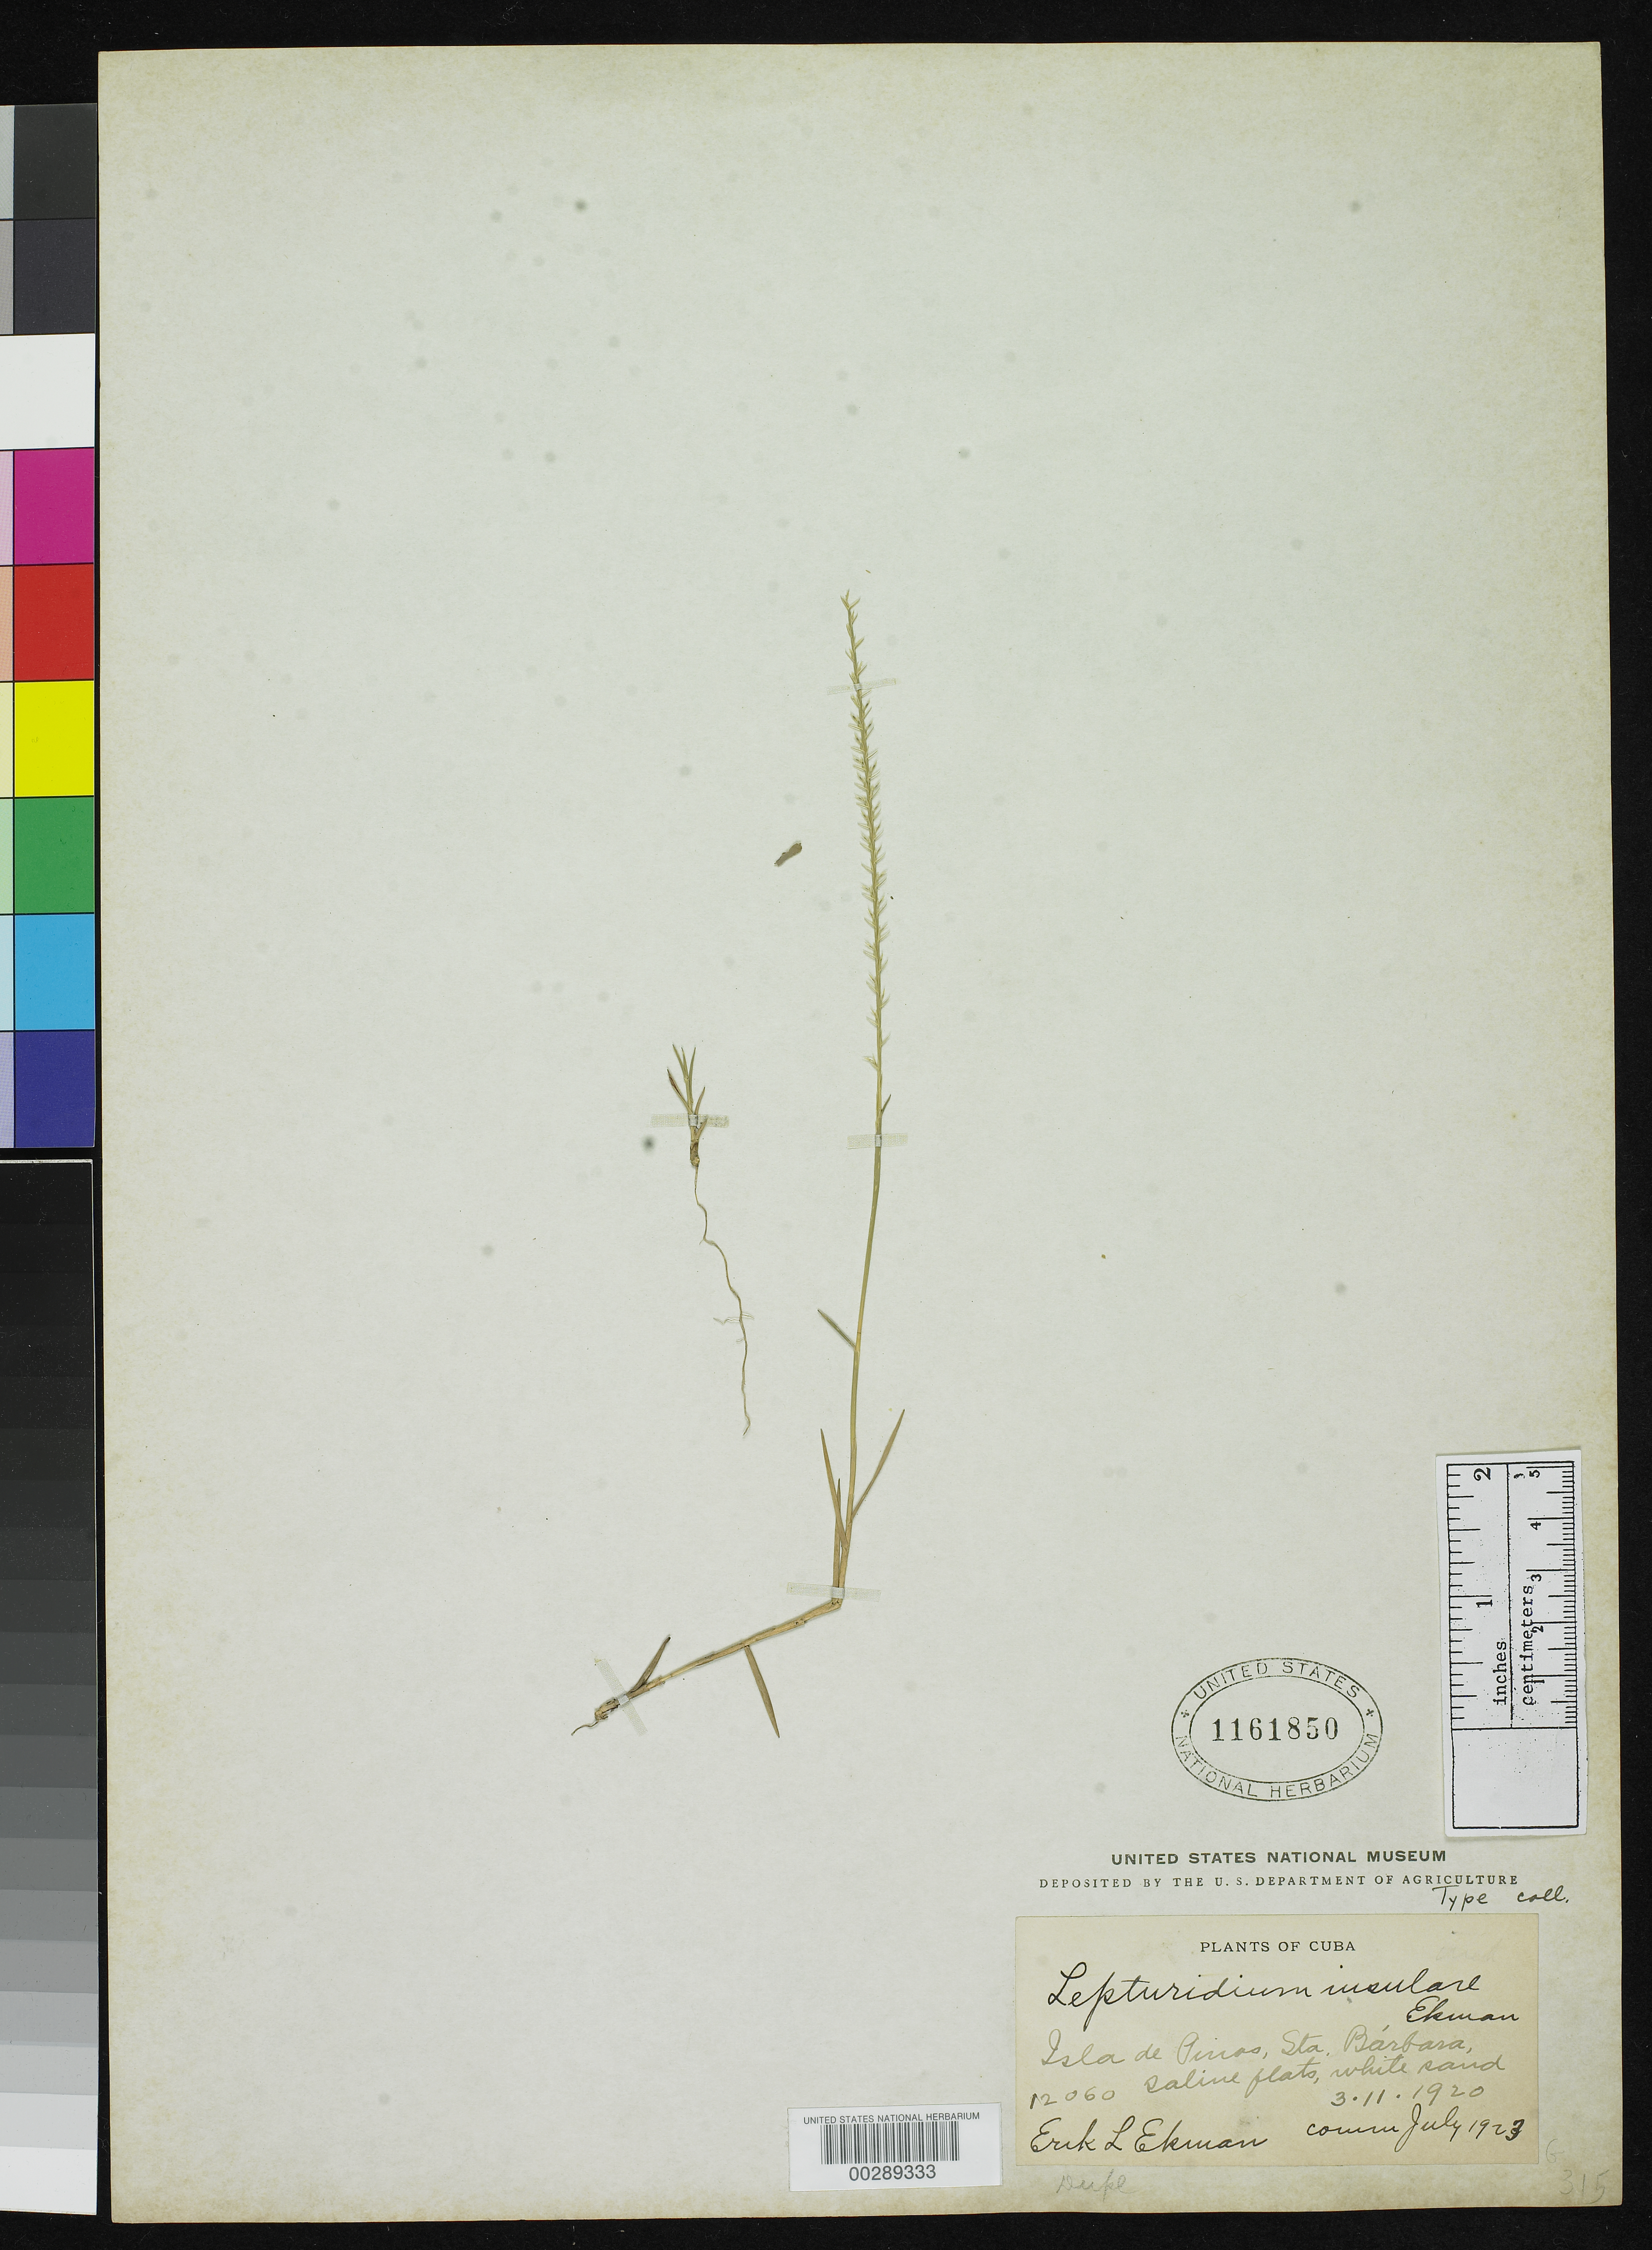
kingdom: Plantae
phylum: Tracheophyta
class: Liliopsida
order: Poales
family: Poaceae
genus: Lepturidium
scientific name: Lepturidium insulare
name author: Hitchc. & Ekman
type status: Type Fragment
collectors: E. L. Ekman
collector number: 12060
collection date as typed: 11 Mar 1920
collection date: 1920-03-11 or 1920-11-03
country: Cuba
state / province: Isla de La Juventud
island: Isla de La Juventud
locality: Santa Barbara.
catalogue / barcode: US 1161850